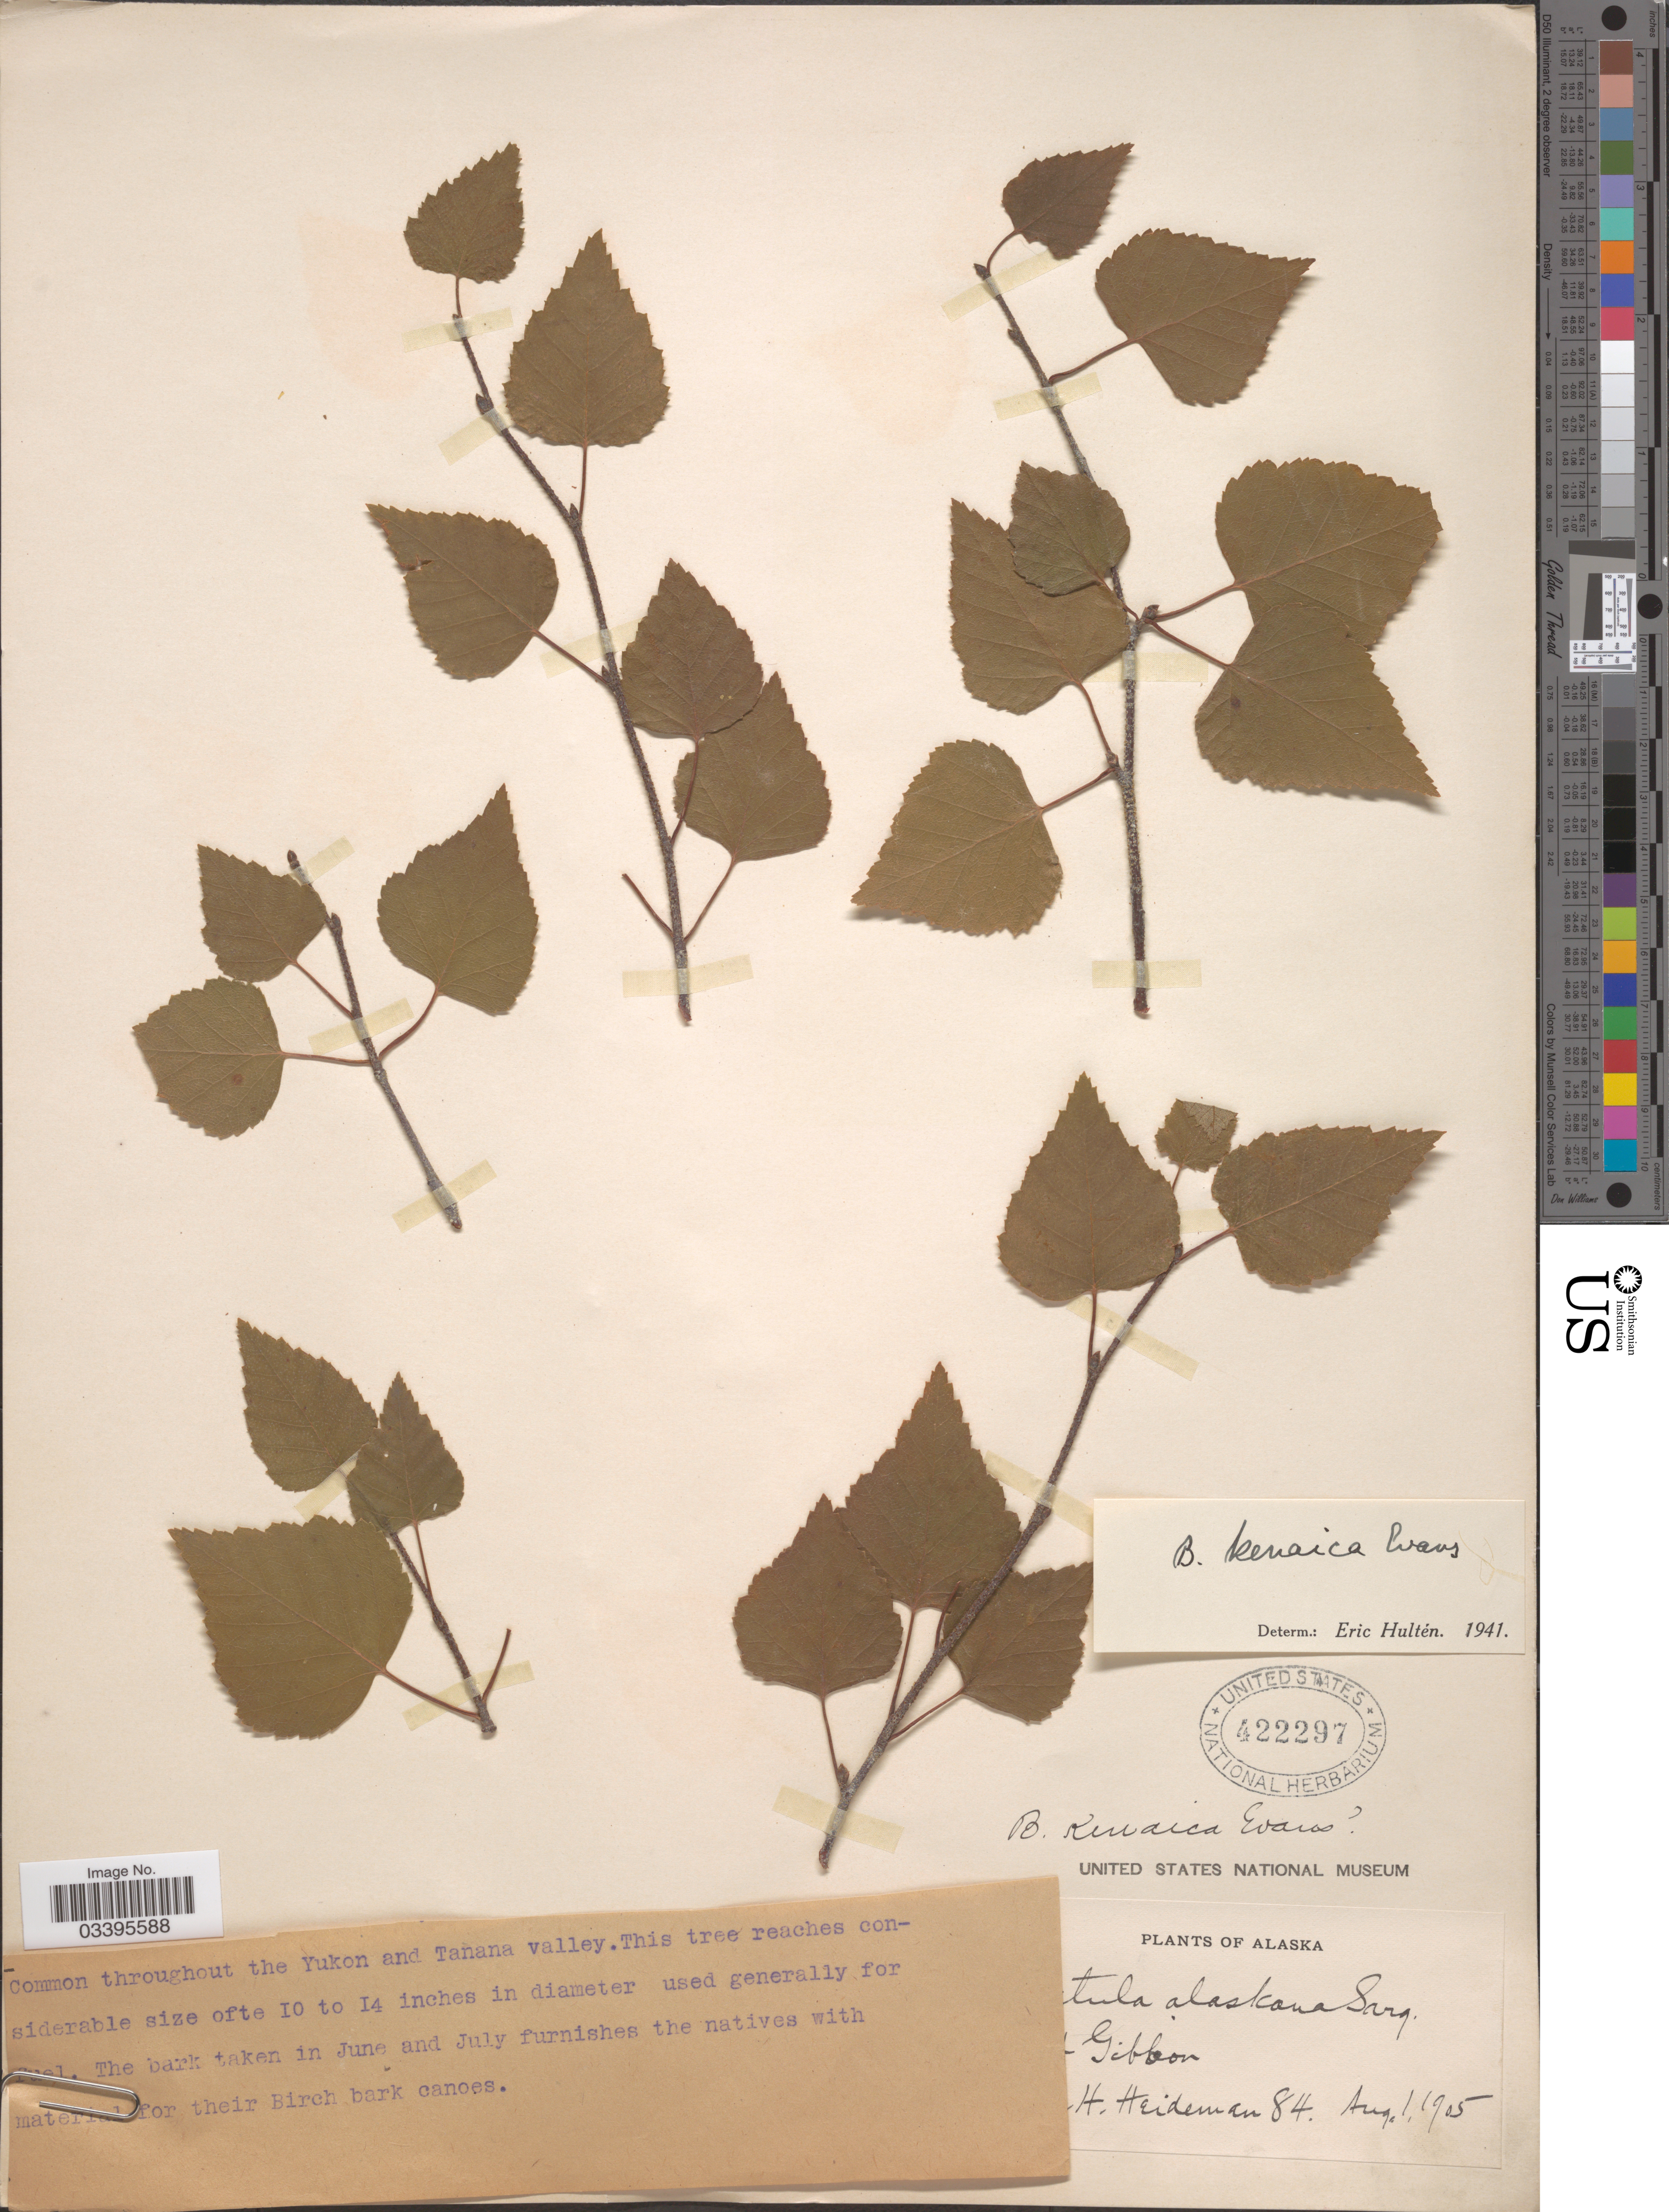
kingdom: Plantae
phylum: Tracheophyta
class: Magnoliopsida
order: Fagales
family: Betulaceae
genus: Betula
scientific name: Betula kenaica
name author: W.H. Evans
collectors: C. Heideman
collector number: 84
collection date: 1905-08-01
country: United States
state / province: Alaska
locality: Common throughout the Yukon and Tanana Valley. [illegible text] Gibbon.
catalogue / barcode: US 422297